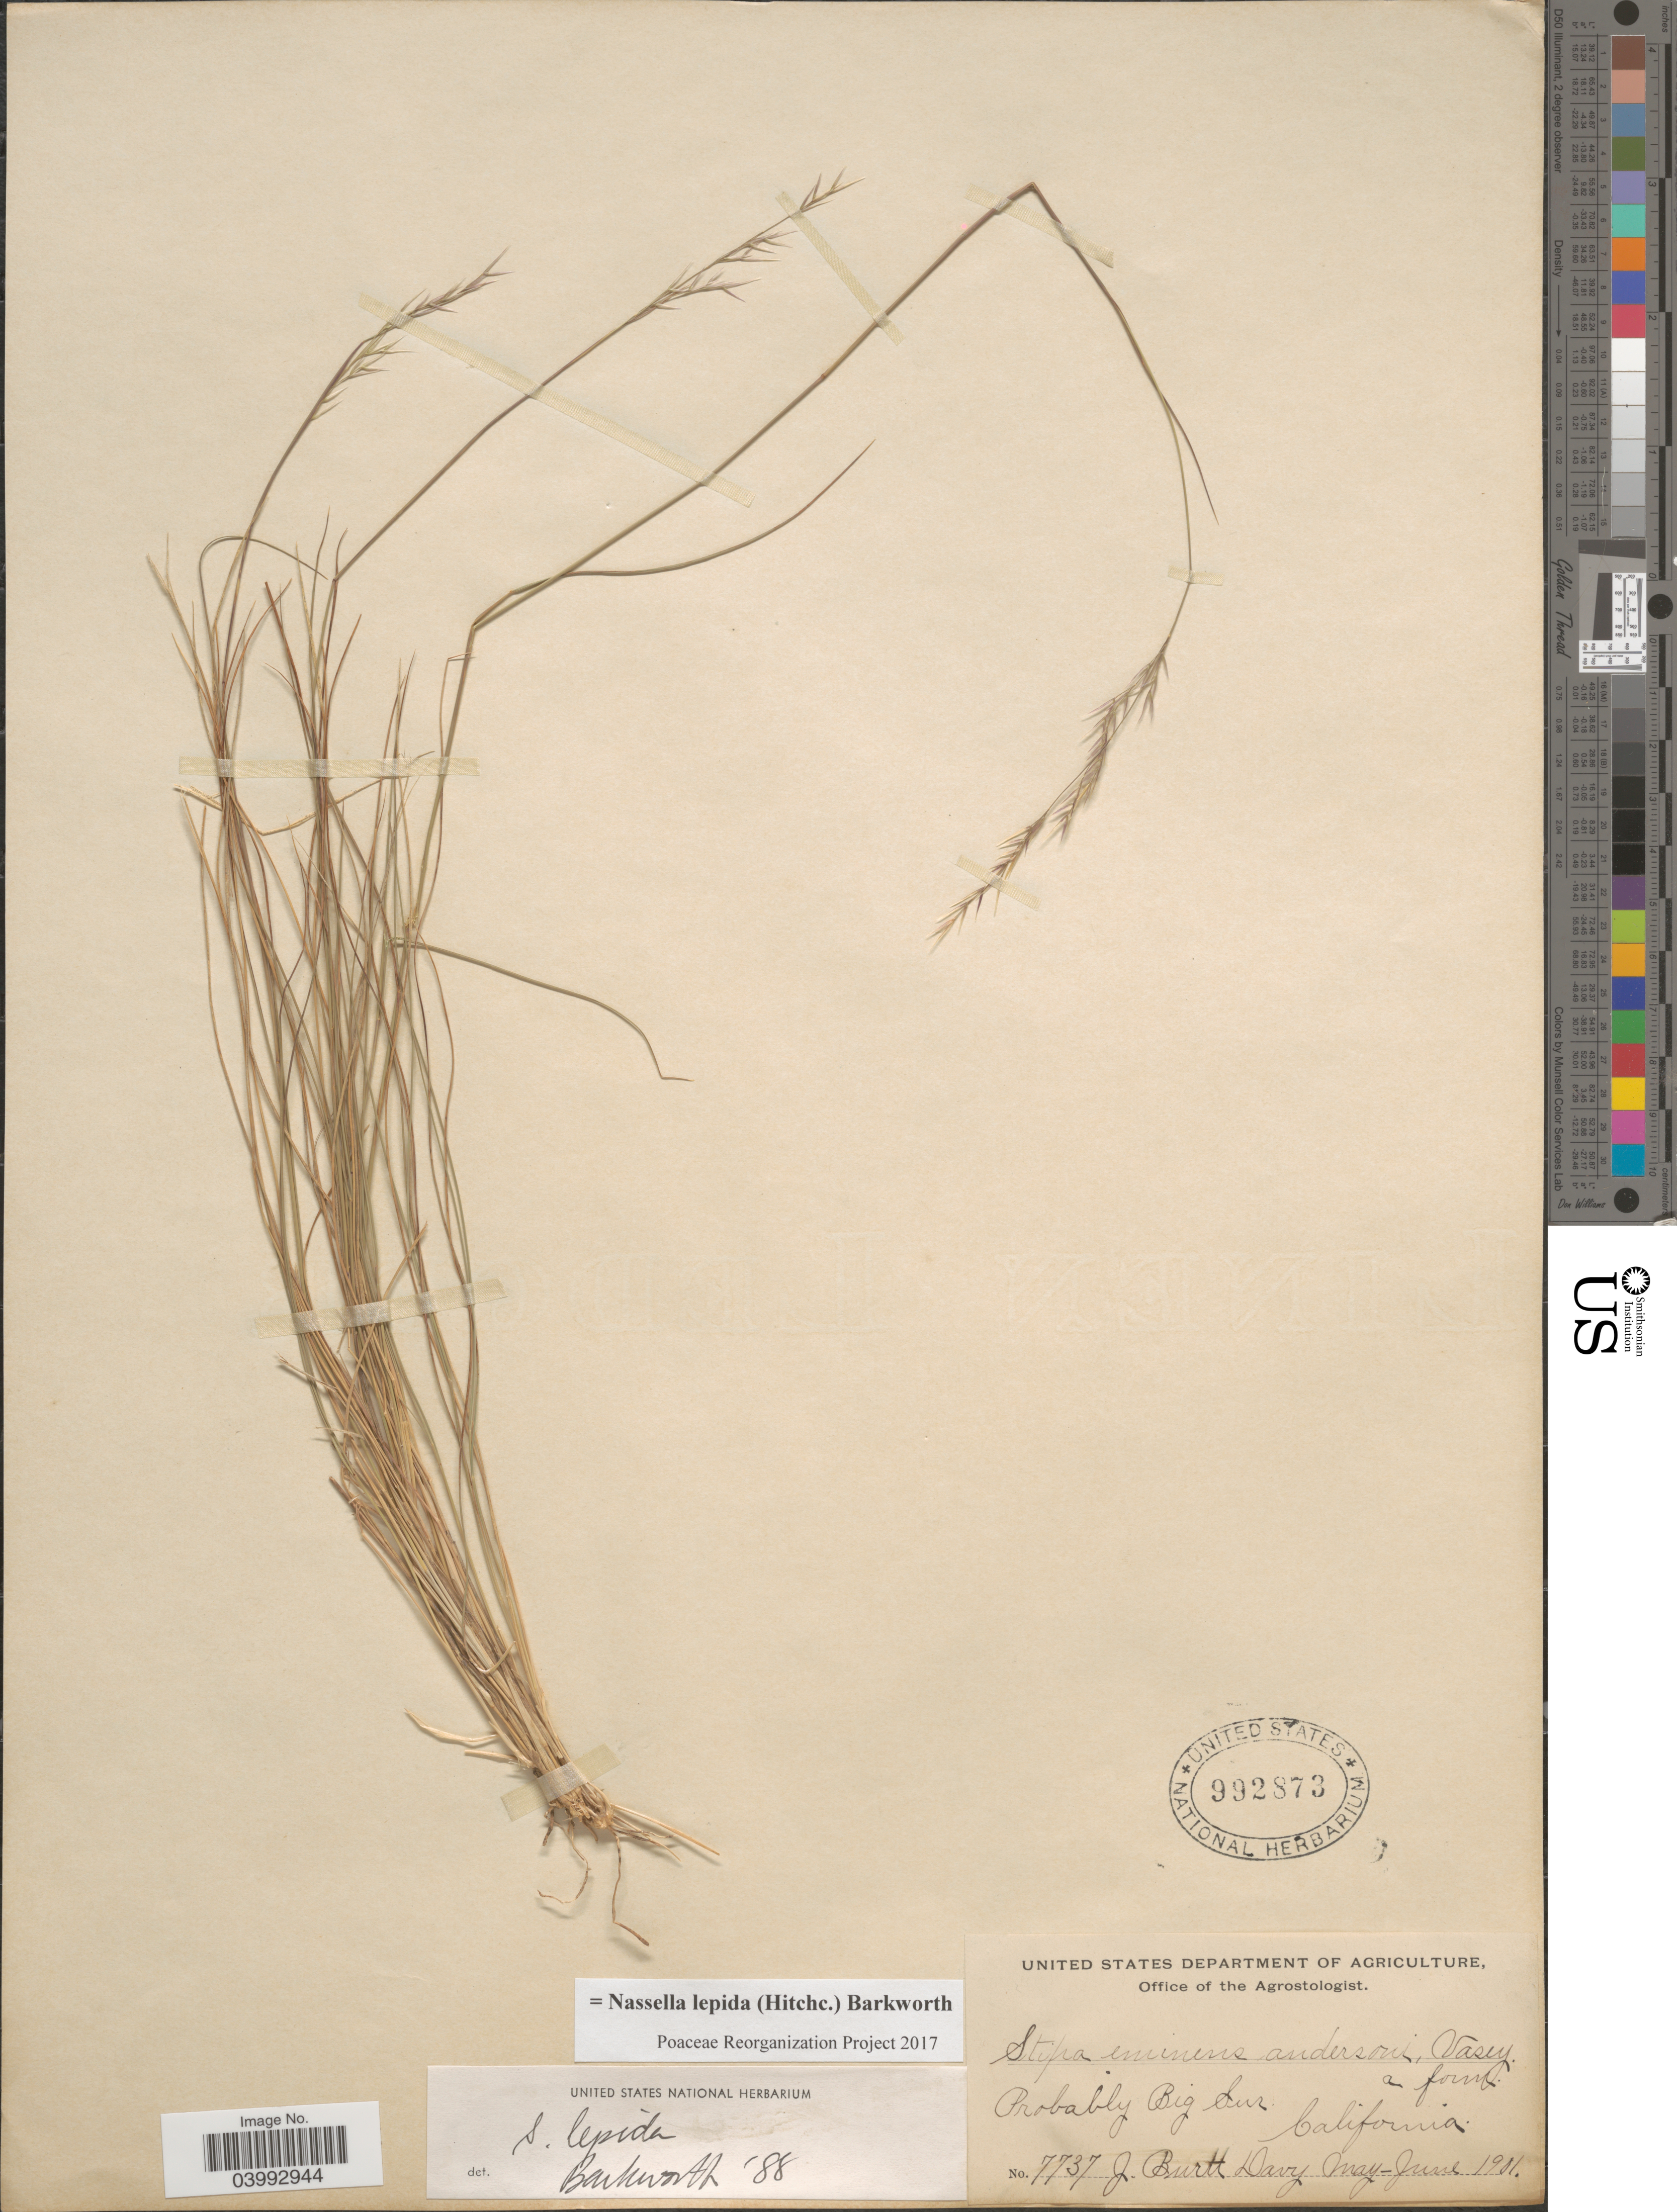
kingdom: Plantae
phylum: Tracheophyta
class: Liliopsida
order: Poales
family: Poaceae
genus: Nassella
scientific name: Nassella lepida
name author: (Hitchc.) Barkworth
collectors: J. Burtt Davy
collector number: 7737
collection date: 1901-05/1901-06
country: United States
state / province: California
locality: Probably Big Sur.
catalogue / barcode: US 992873